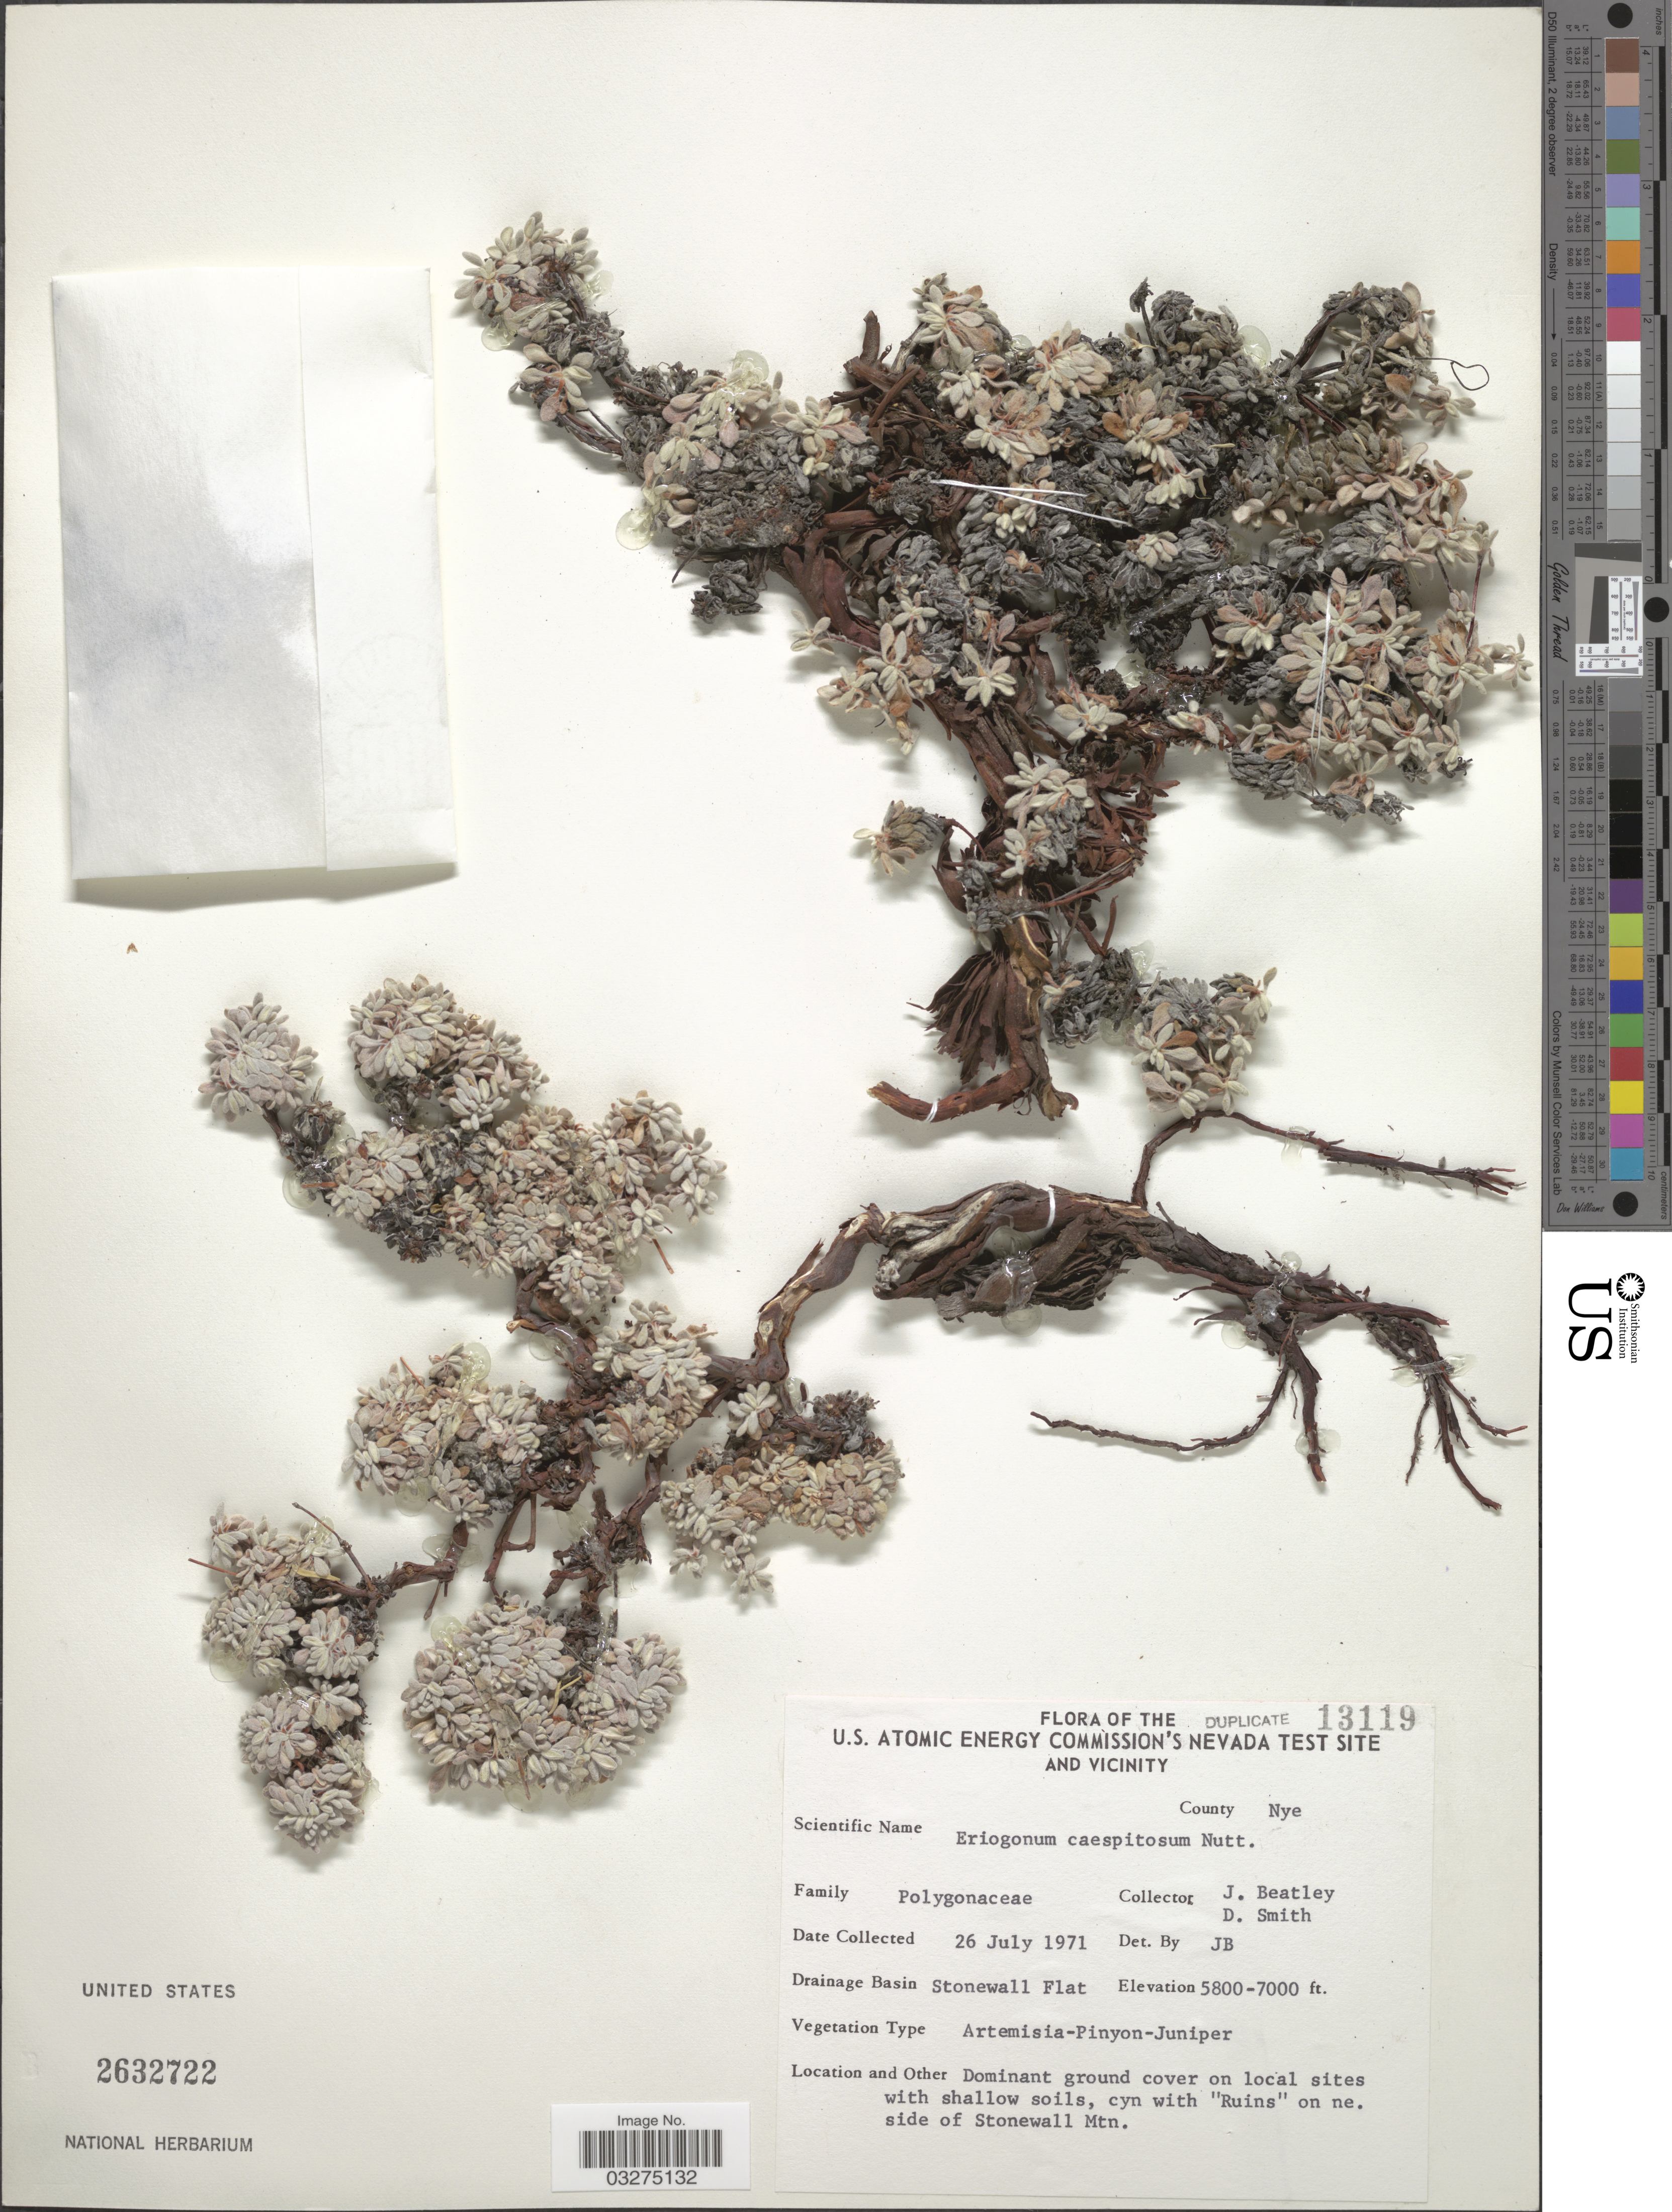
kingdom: Plantae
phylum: Tracheophyta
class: Magnoliopsida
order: Caryophyllales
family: Polygonaceae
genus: Eriogonum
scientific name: Eriogonum caespitosum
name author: Nutt.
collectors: J. C. Beatley & D. Smith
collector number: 13119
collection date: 1971-07-26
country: United States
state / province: Nevada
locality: U.S. Atomic Energy Commission's Nevada Test Site and Vicinity, County Nye, Drainage Basin Stonewall Flat, cyn with "Ruins" on ne. side of Stonewall Mtn.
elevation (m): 1768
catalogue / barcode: US 2632722